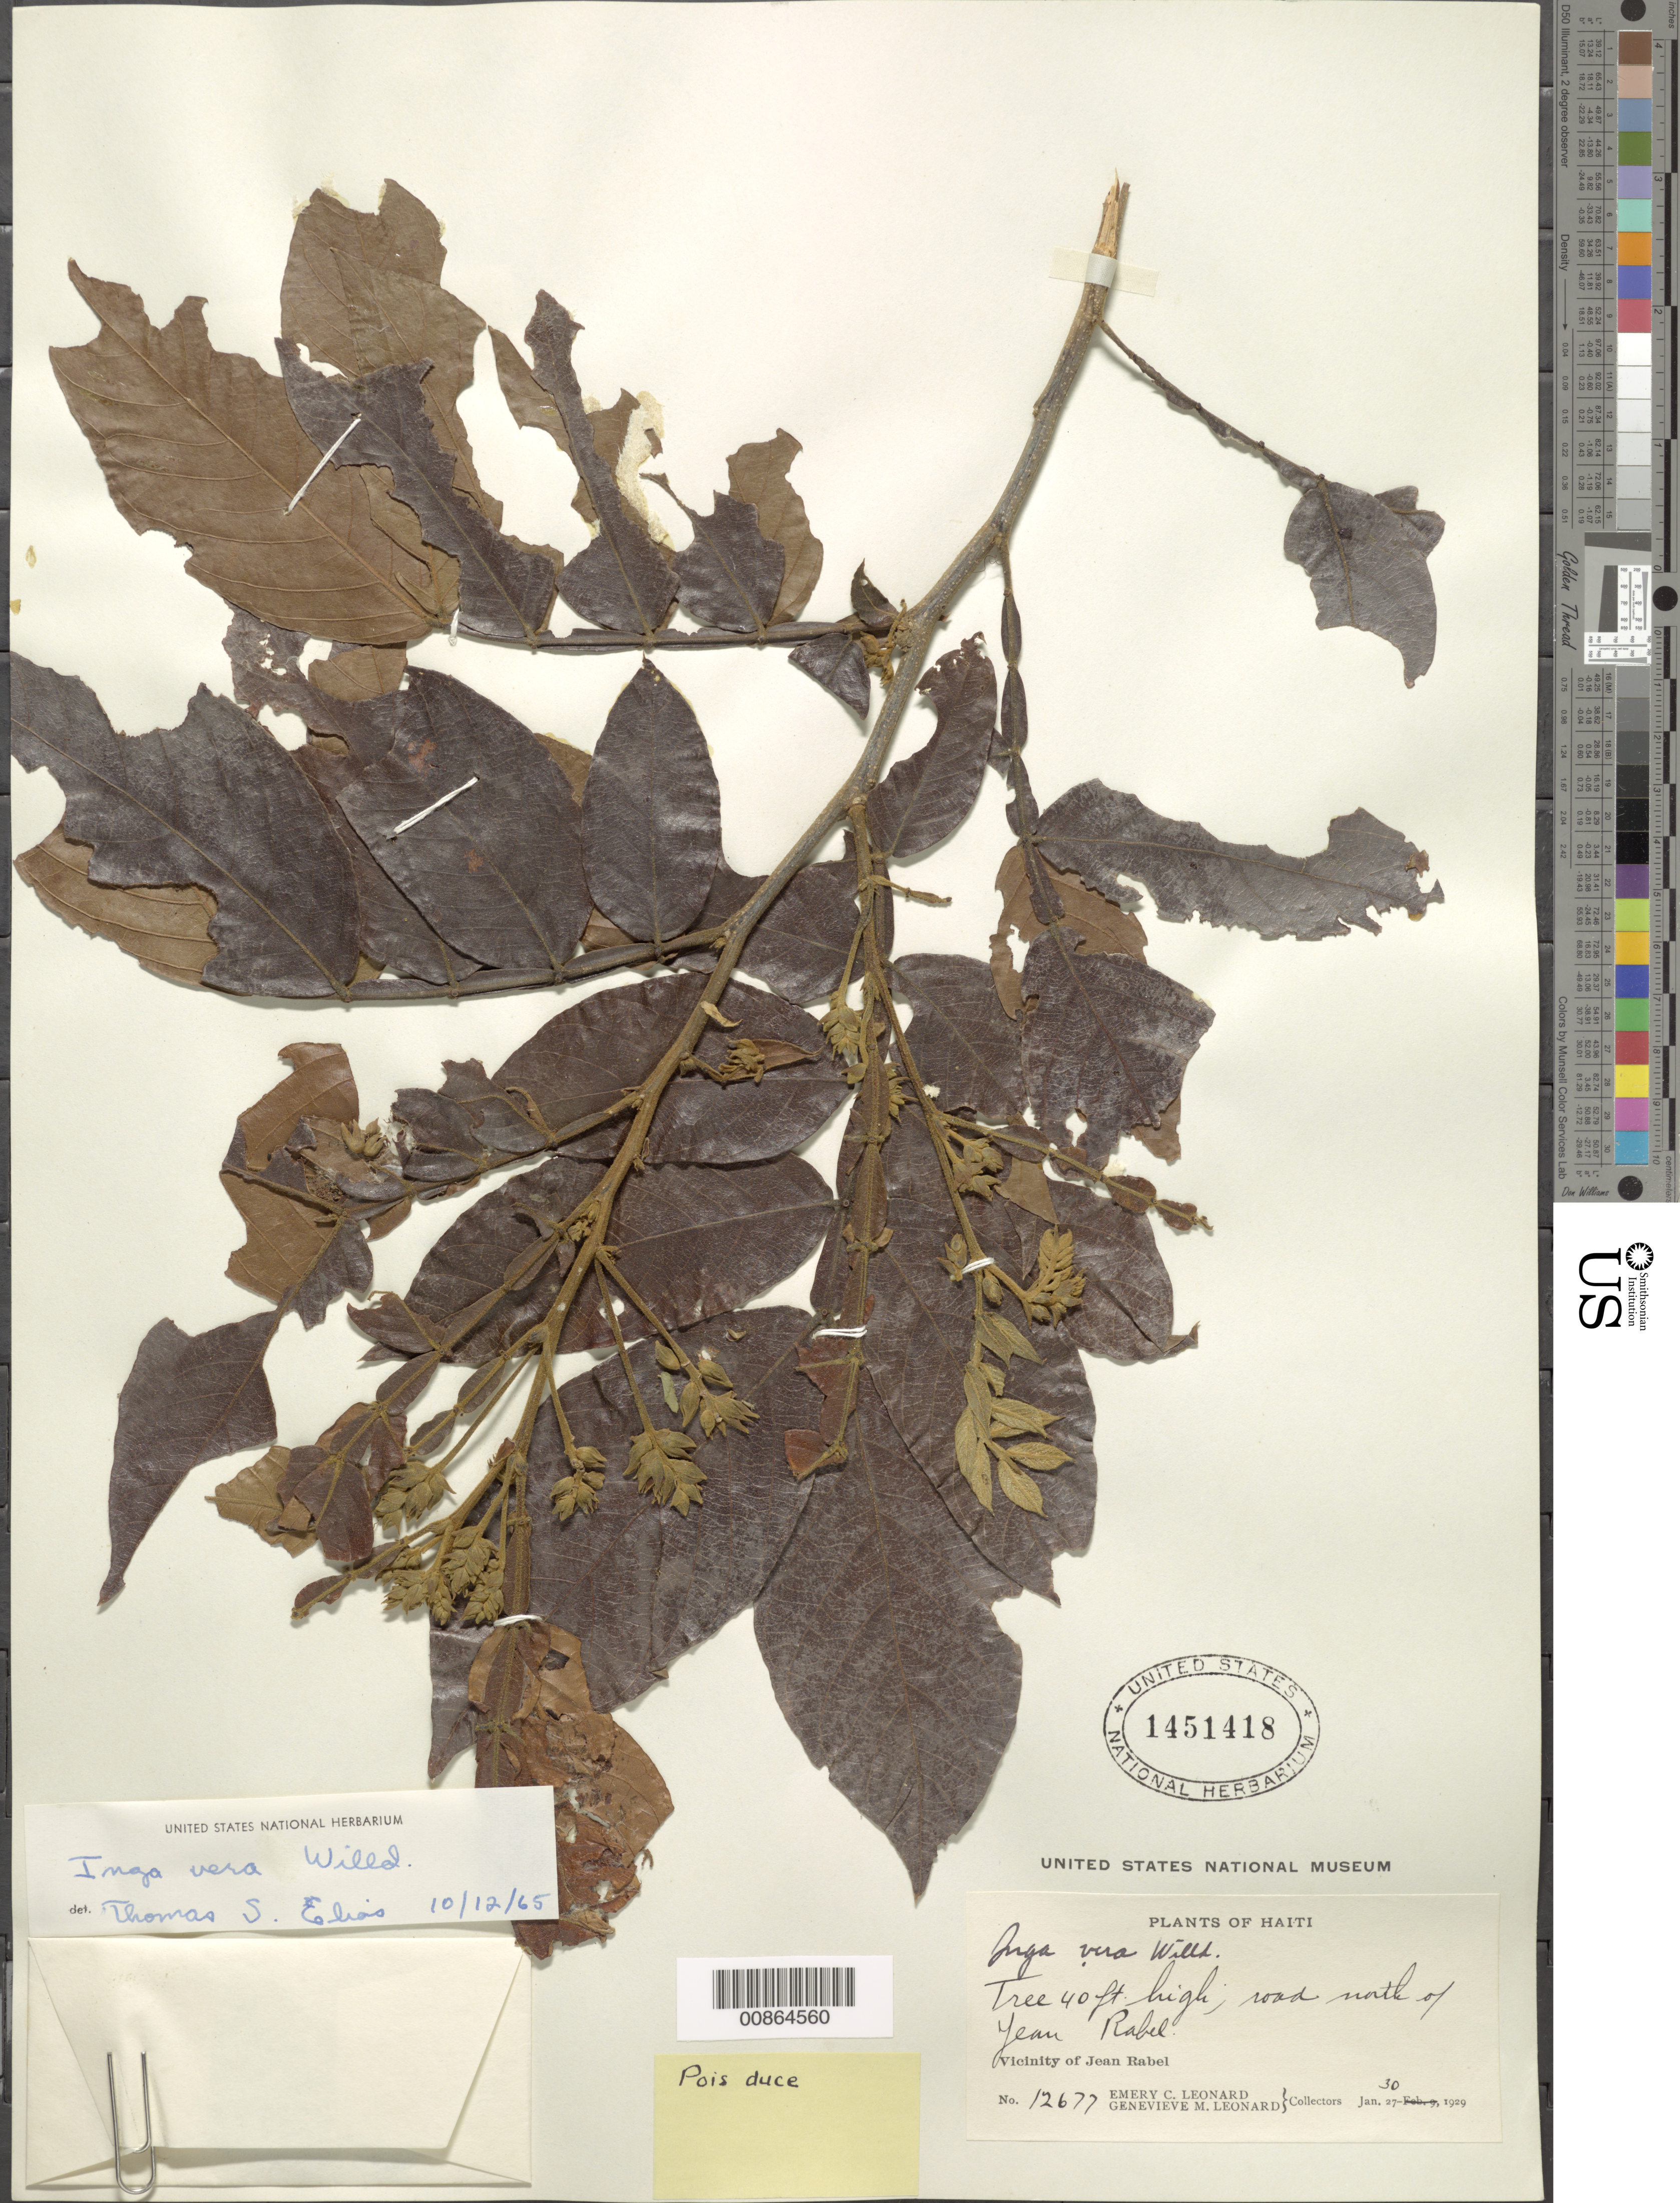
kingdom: Plantae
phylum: Tracheophyta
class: Magnoliopsida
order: Fabales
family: Fabaceae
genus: Inga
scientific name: Inga vera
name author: Willd.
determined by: Elias, T. S.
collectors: E. C. Leonard & G. M. Leonard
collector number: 12677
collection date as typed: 30 Jan 1929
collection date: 1929-01-30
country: Haiti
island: Hispaniola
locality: Road north of Jean Rabel.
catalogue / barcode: US 1451418